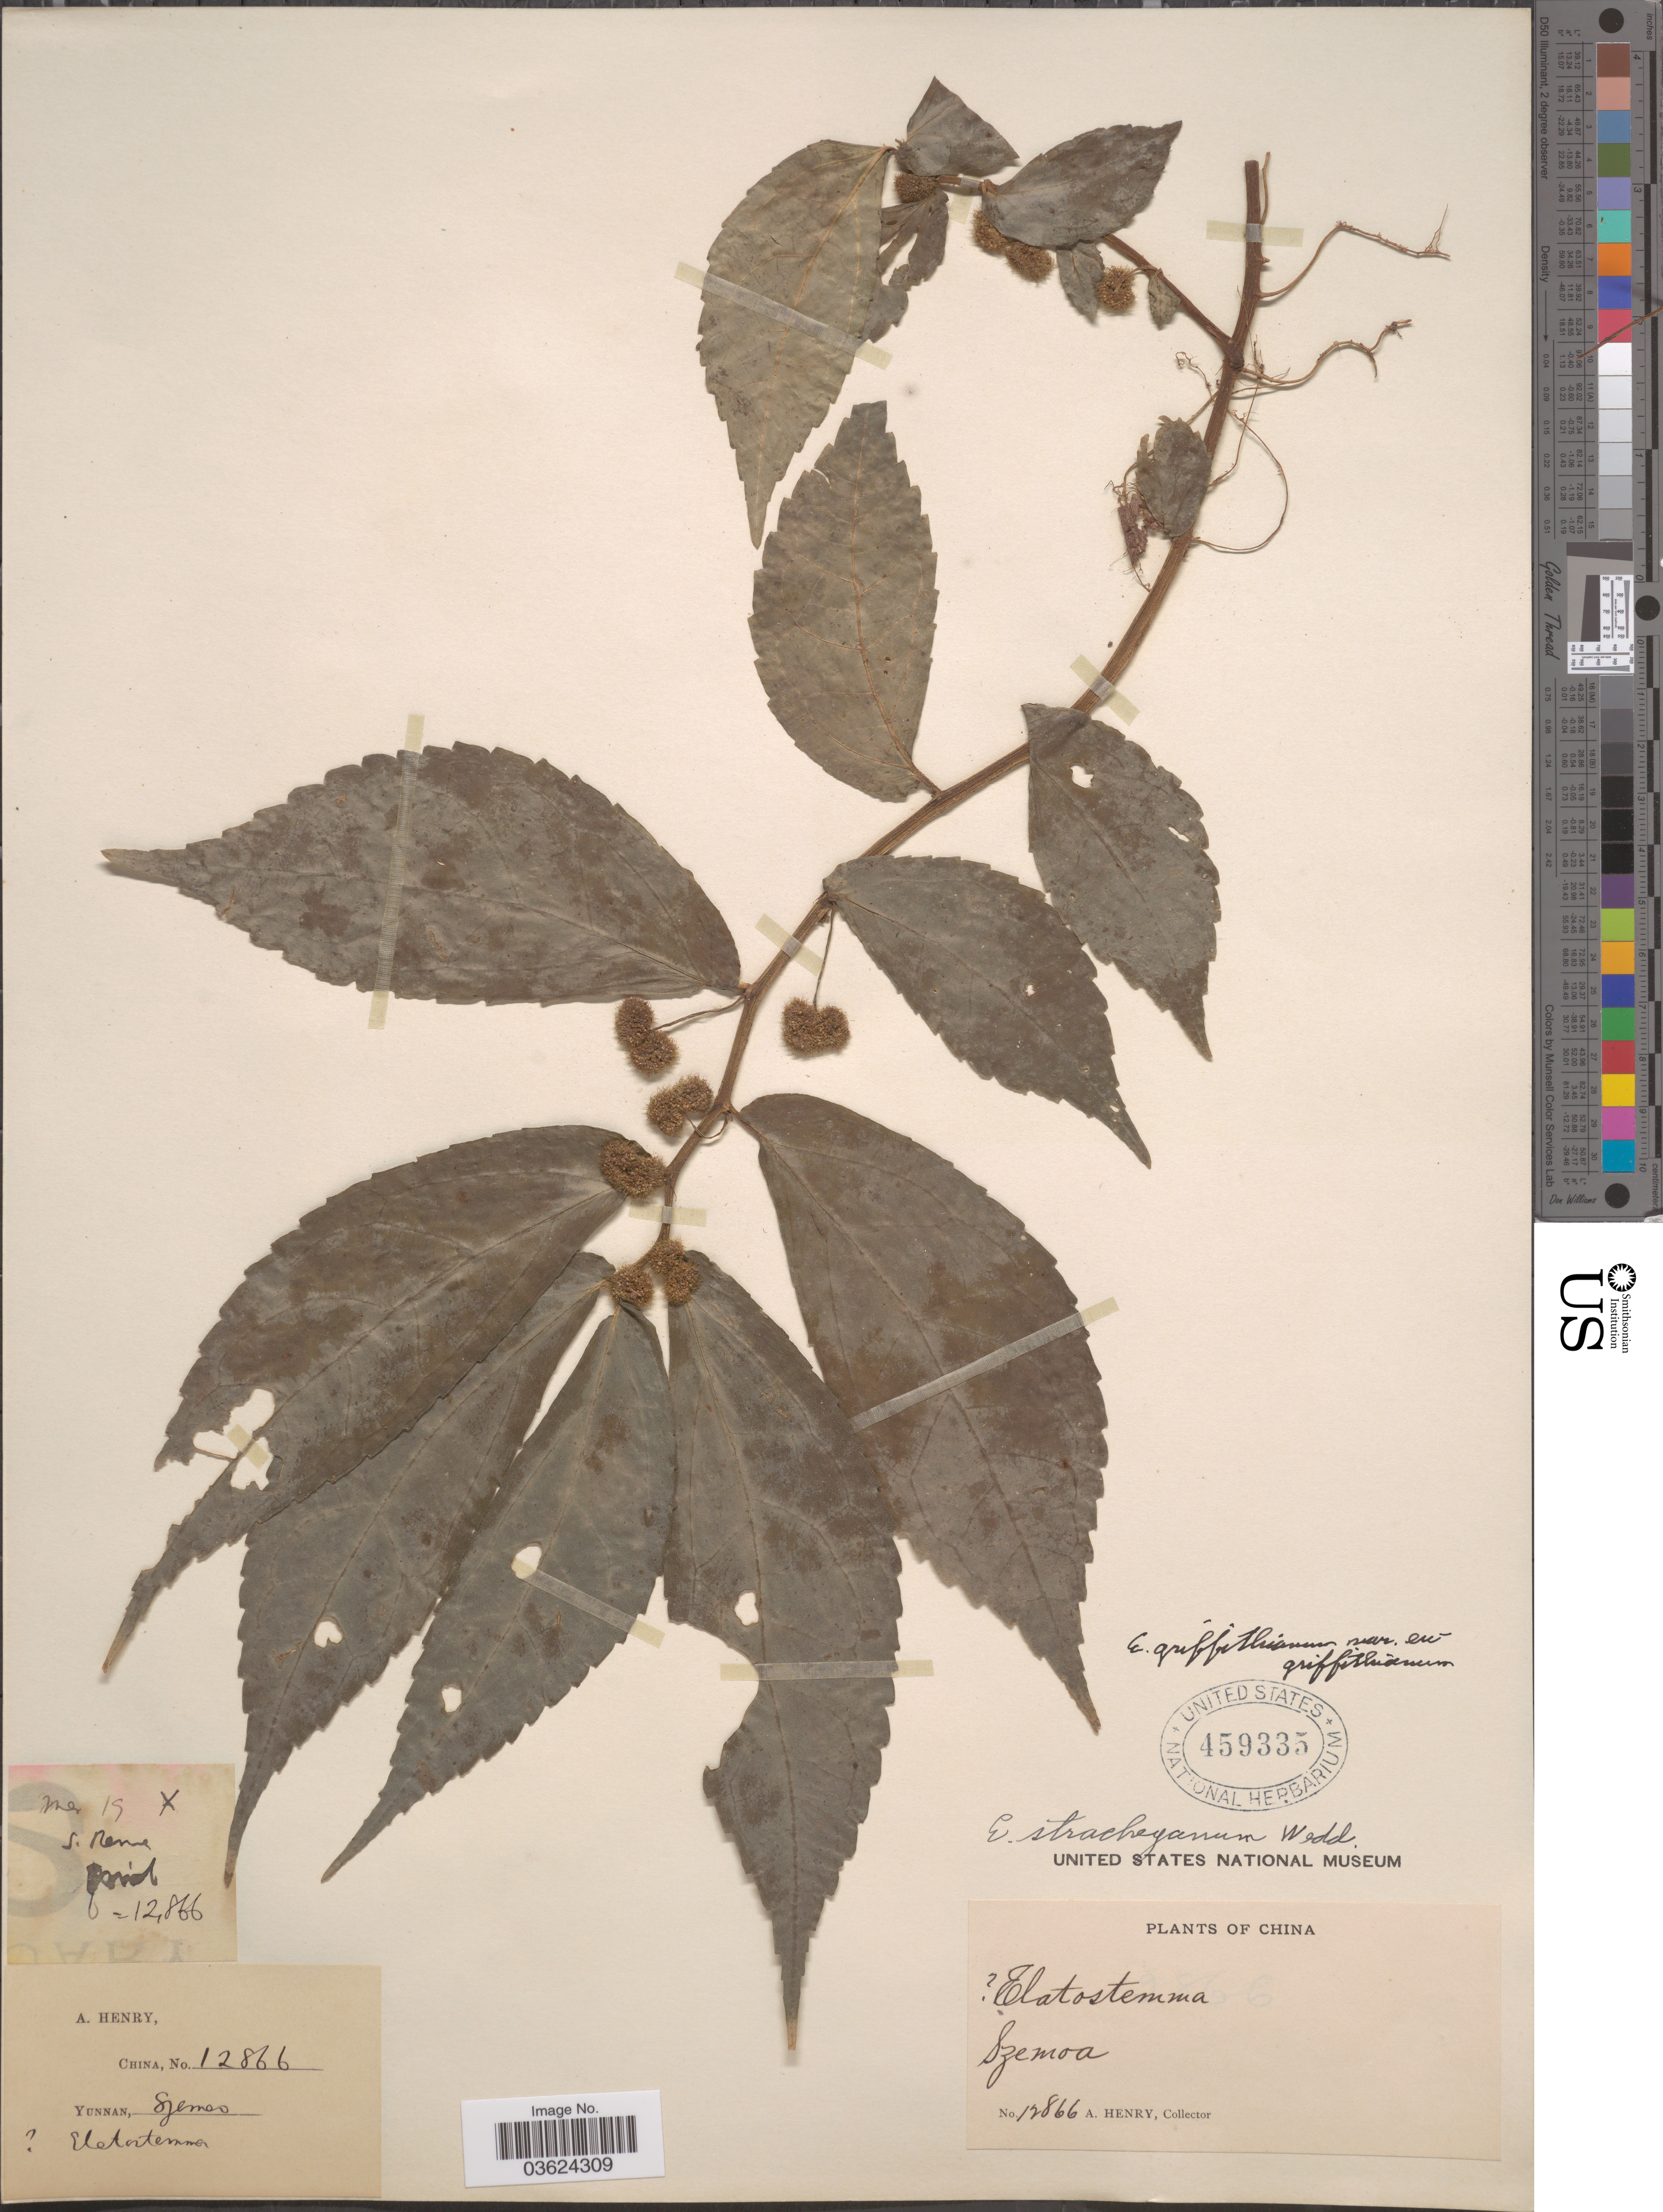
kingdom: Plantae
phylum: Tracheophyta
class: Magnoliopsida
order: Rosales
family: Urticaceae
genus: Elatostema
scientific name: Elatostema griffithianum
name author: (Wedd.) Hallier f.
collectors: A. Henry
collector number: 12866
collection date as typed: Transcribed d/m/y: /5/19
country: China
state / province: Yunnan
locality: Szemoa.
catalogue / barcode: US 459335